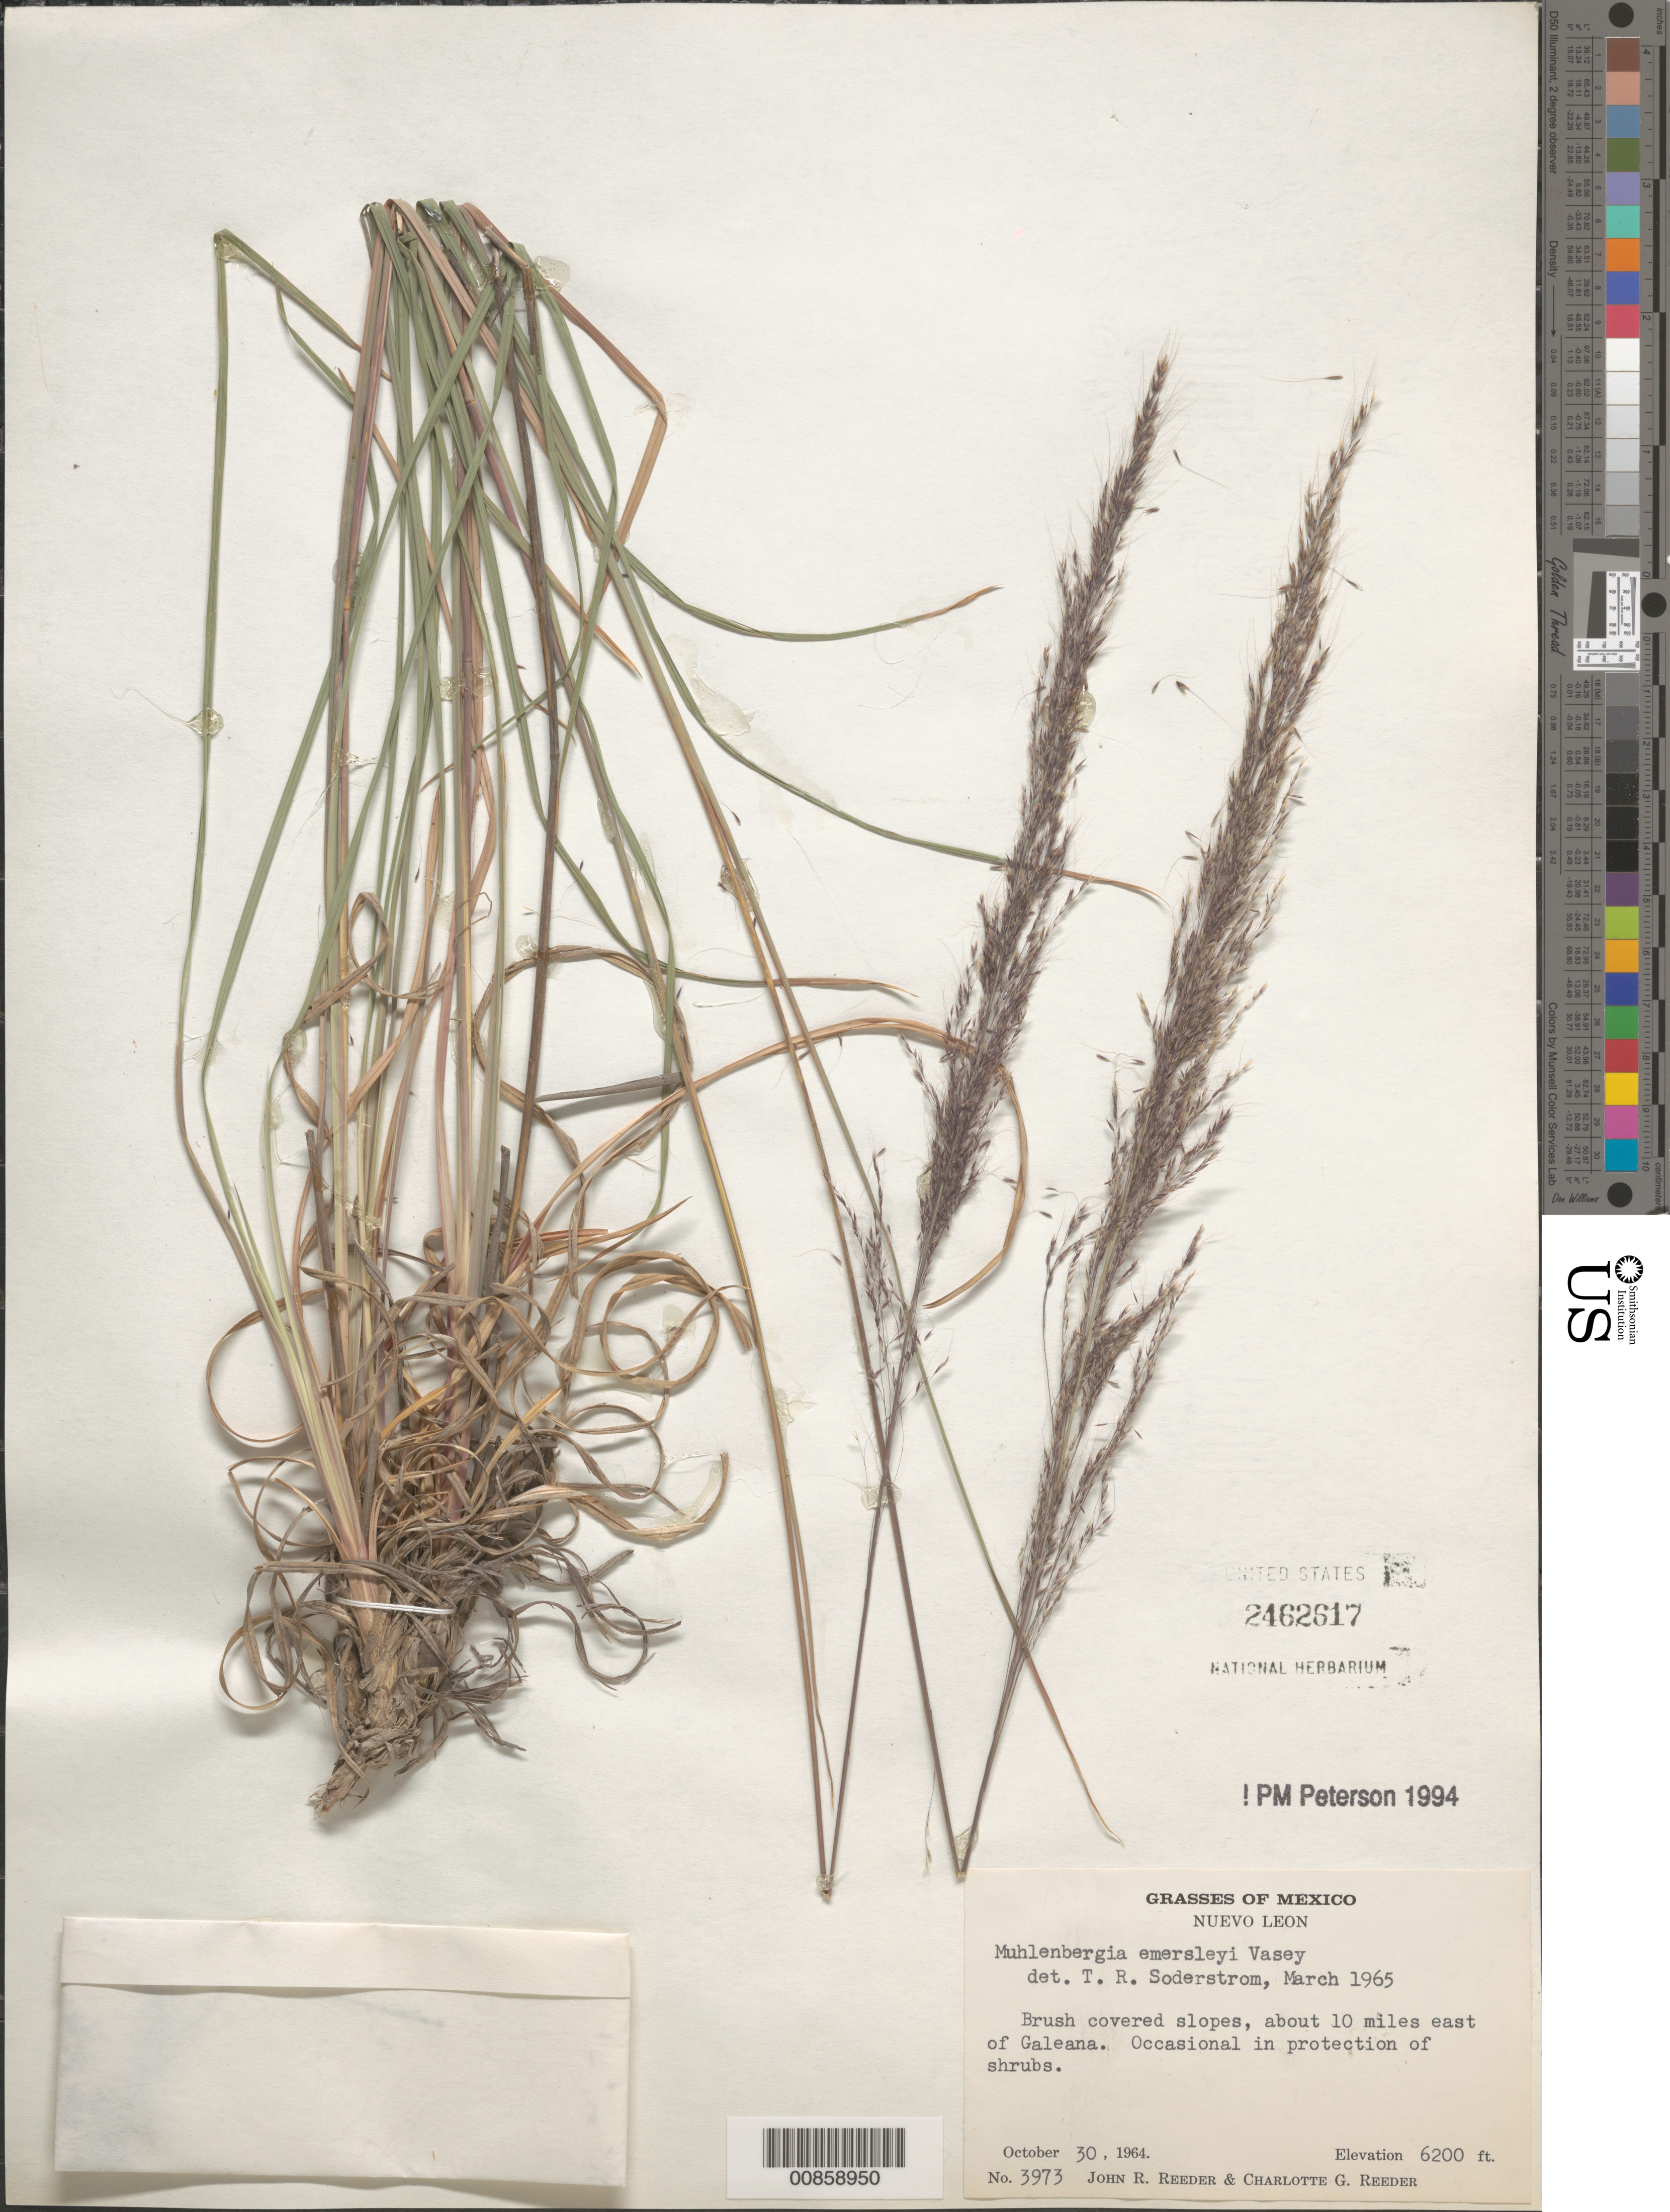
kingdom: Plantae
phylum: Tracheophyta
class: Liliopsida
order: Poales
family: Poaceae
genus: Muhlenbergia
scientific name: Muhlenbergia emersleyi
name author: Vasey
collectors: J. R. Reeder & C. G. Reeder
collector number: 3973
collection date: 1964-10-30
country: Mexico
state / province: Nuevo León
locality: Brush covered slopes, about 10 miles east of Galeana.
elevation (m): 1890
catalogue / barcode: US 2462617